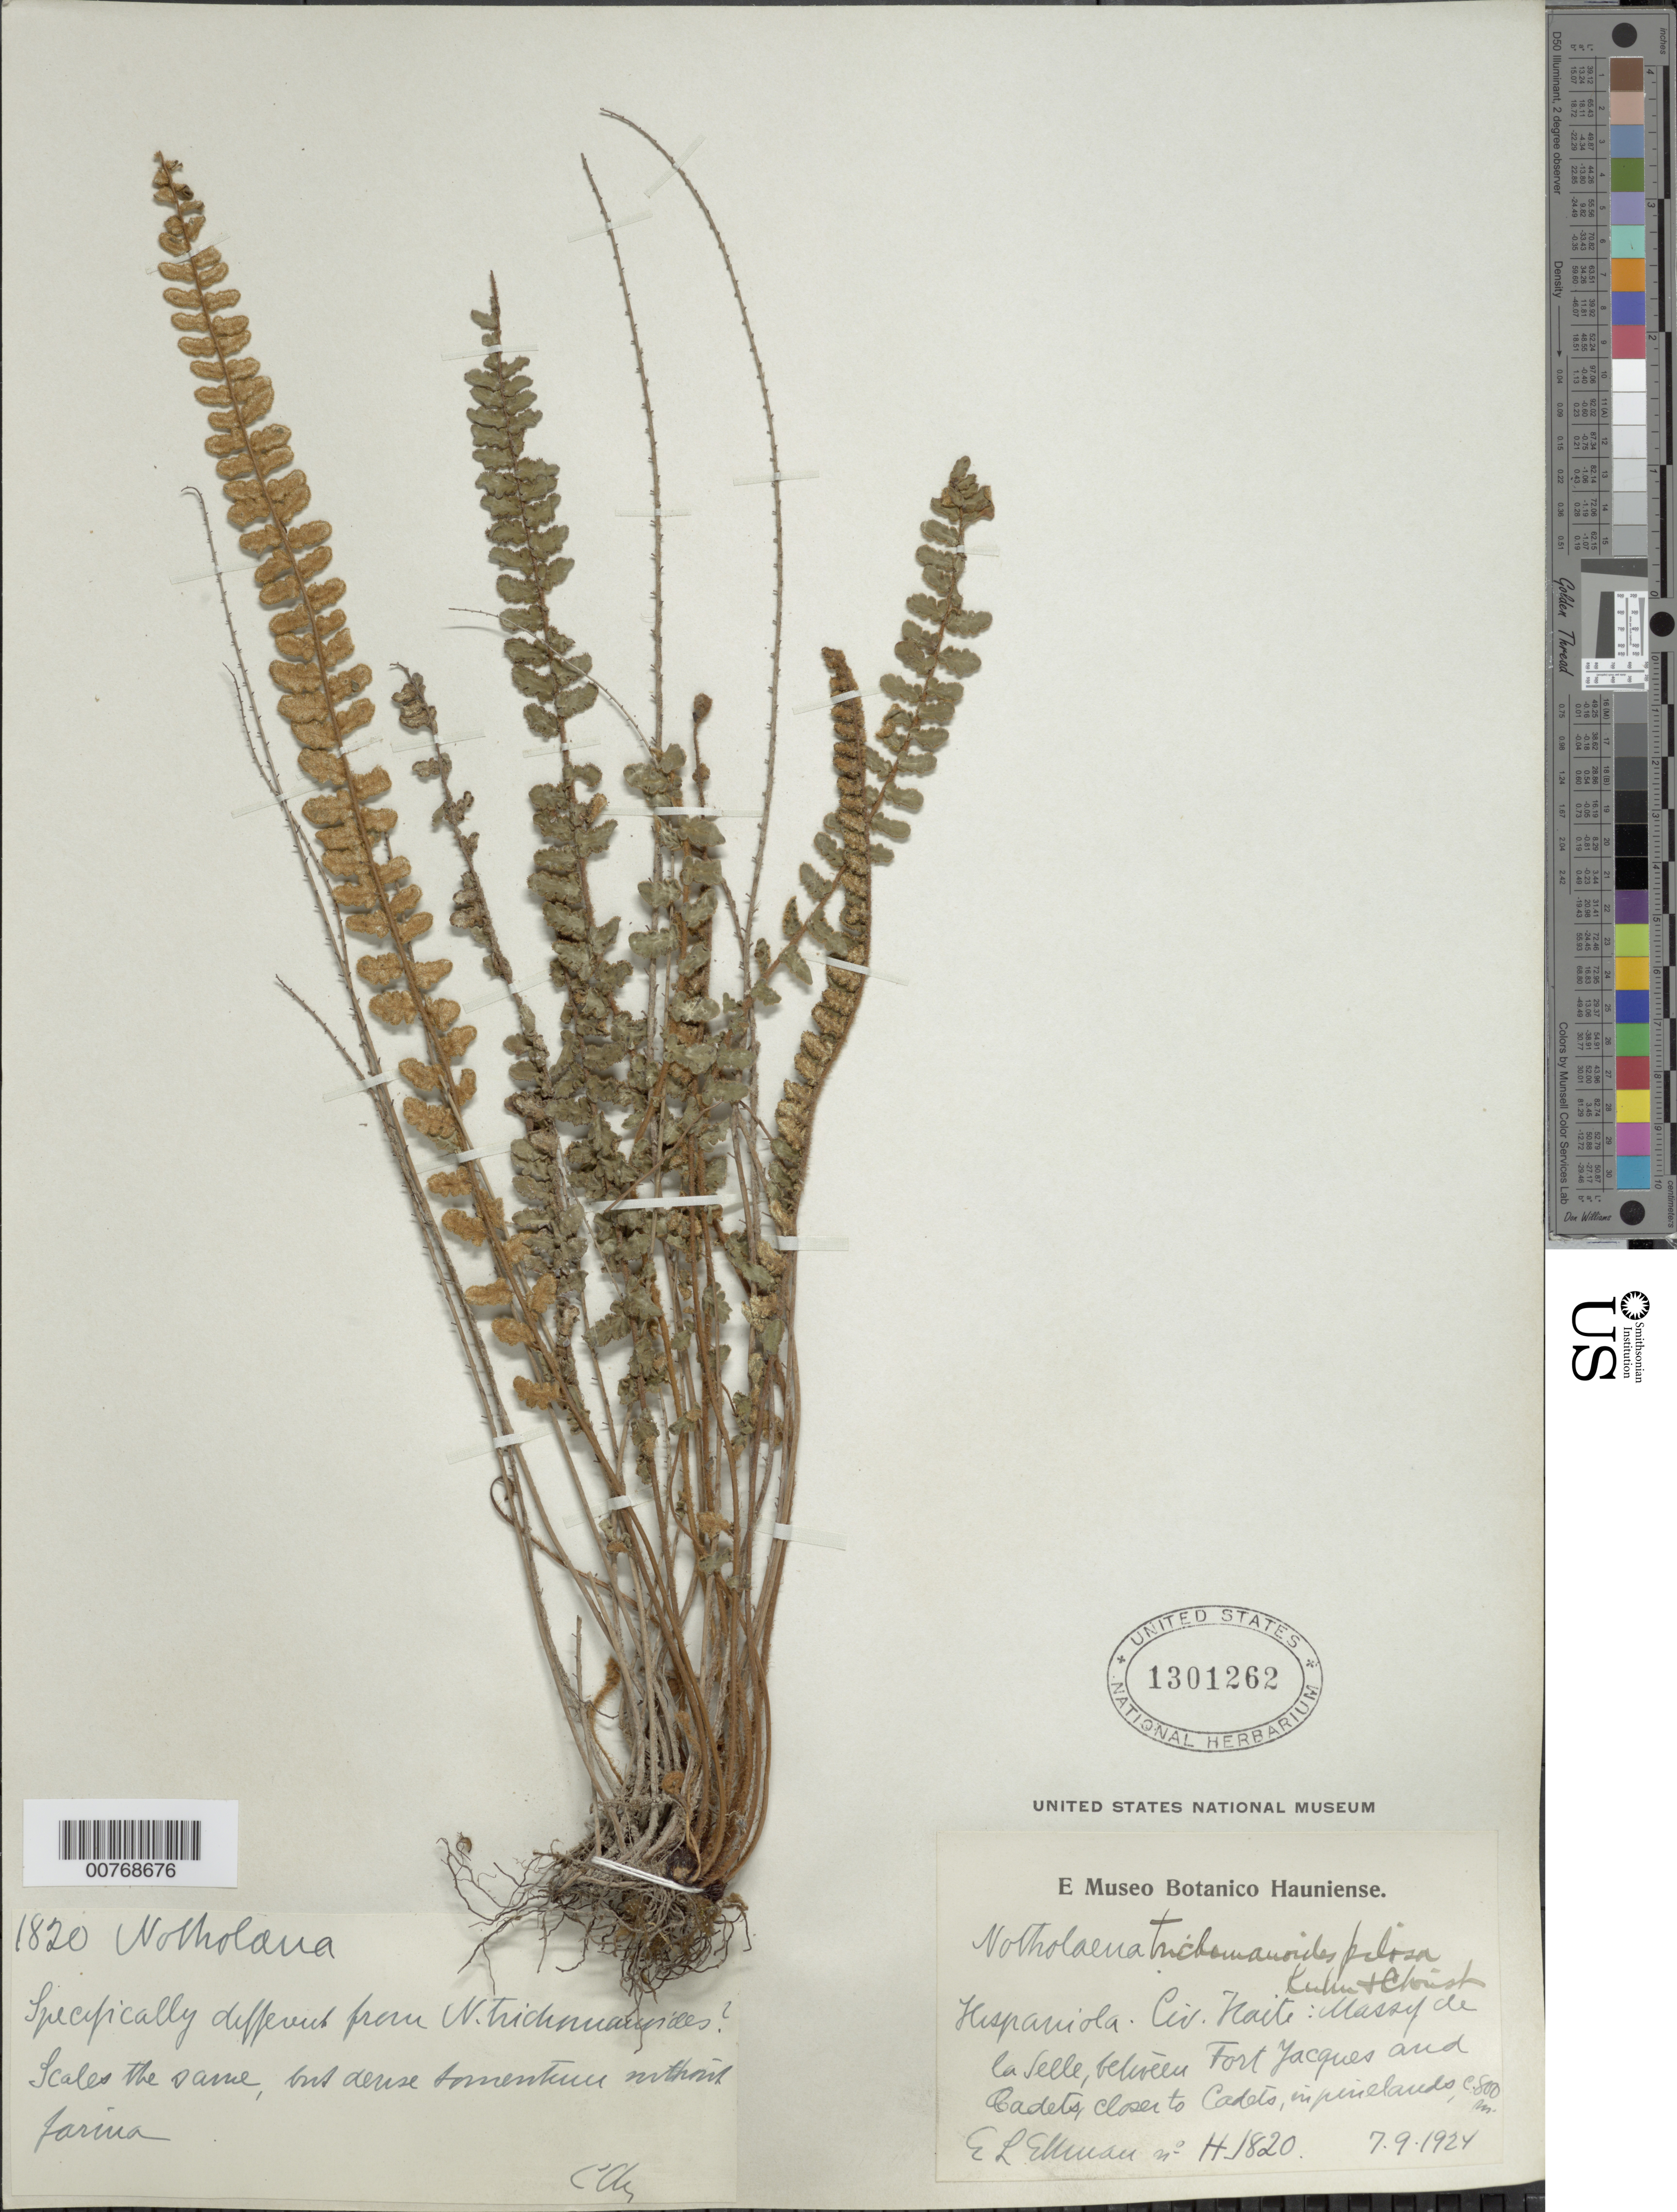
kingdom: Plantae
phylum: Tracheophyta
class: Polypodiopsida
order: Polypodiales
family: Pteridaceae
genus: Notholaena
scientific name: Notholaena trichomanoides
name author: (L.) Desv.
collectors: E. L. Ekman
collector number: H 1820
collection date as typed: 07 Sep 1924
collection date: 1924-09-07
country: Haiti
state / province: Ouest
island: Hispaniola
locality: Massif de la Selle, between Fort Jacques and Cadets, closer to Cadets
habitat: Pinelands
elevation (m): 800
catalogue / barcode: US 1301262